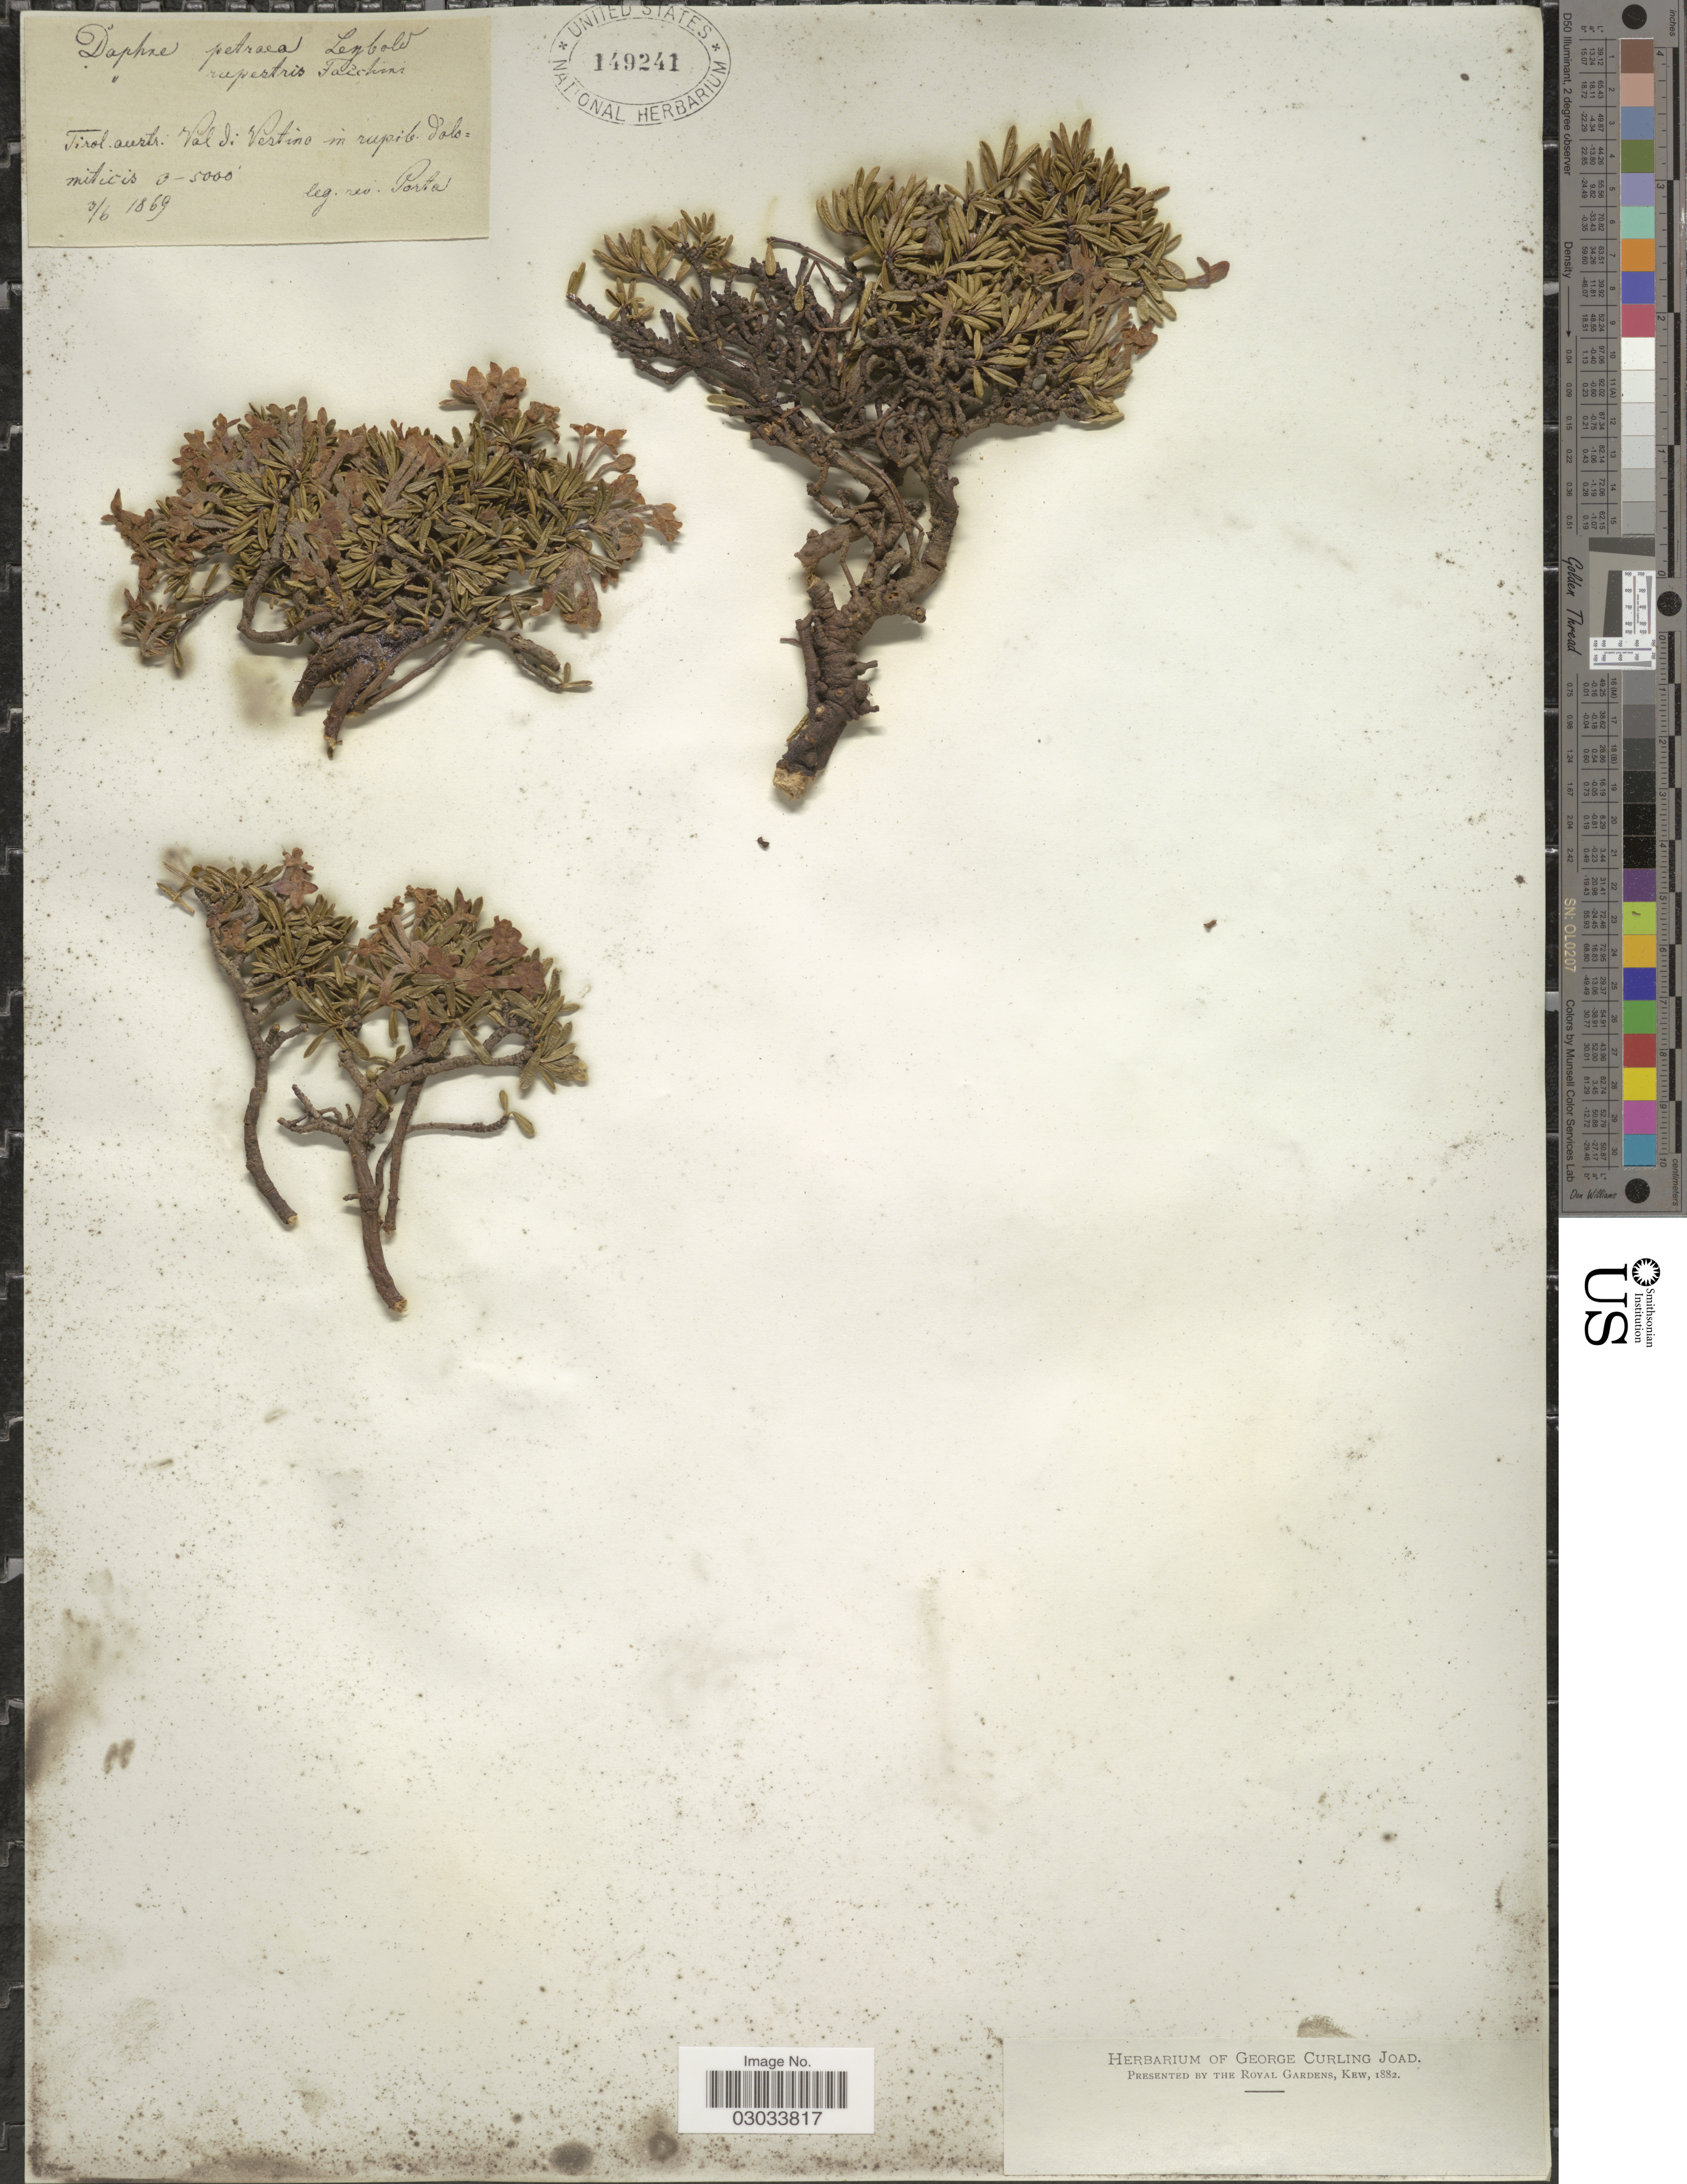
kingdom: Plantae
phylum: Tracheophyta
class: Magnoliopsida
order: Malvales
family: Thymelaeaceae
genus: Daphne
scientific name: Daphne petraea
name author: Leyb.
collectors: -- Porta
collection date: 1869-06-03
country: Austria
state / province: Tirol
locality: Val di Vestino in rupib. dolo = militis.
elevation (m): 914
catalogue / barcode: US 149241